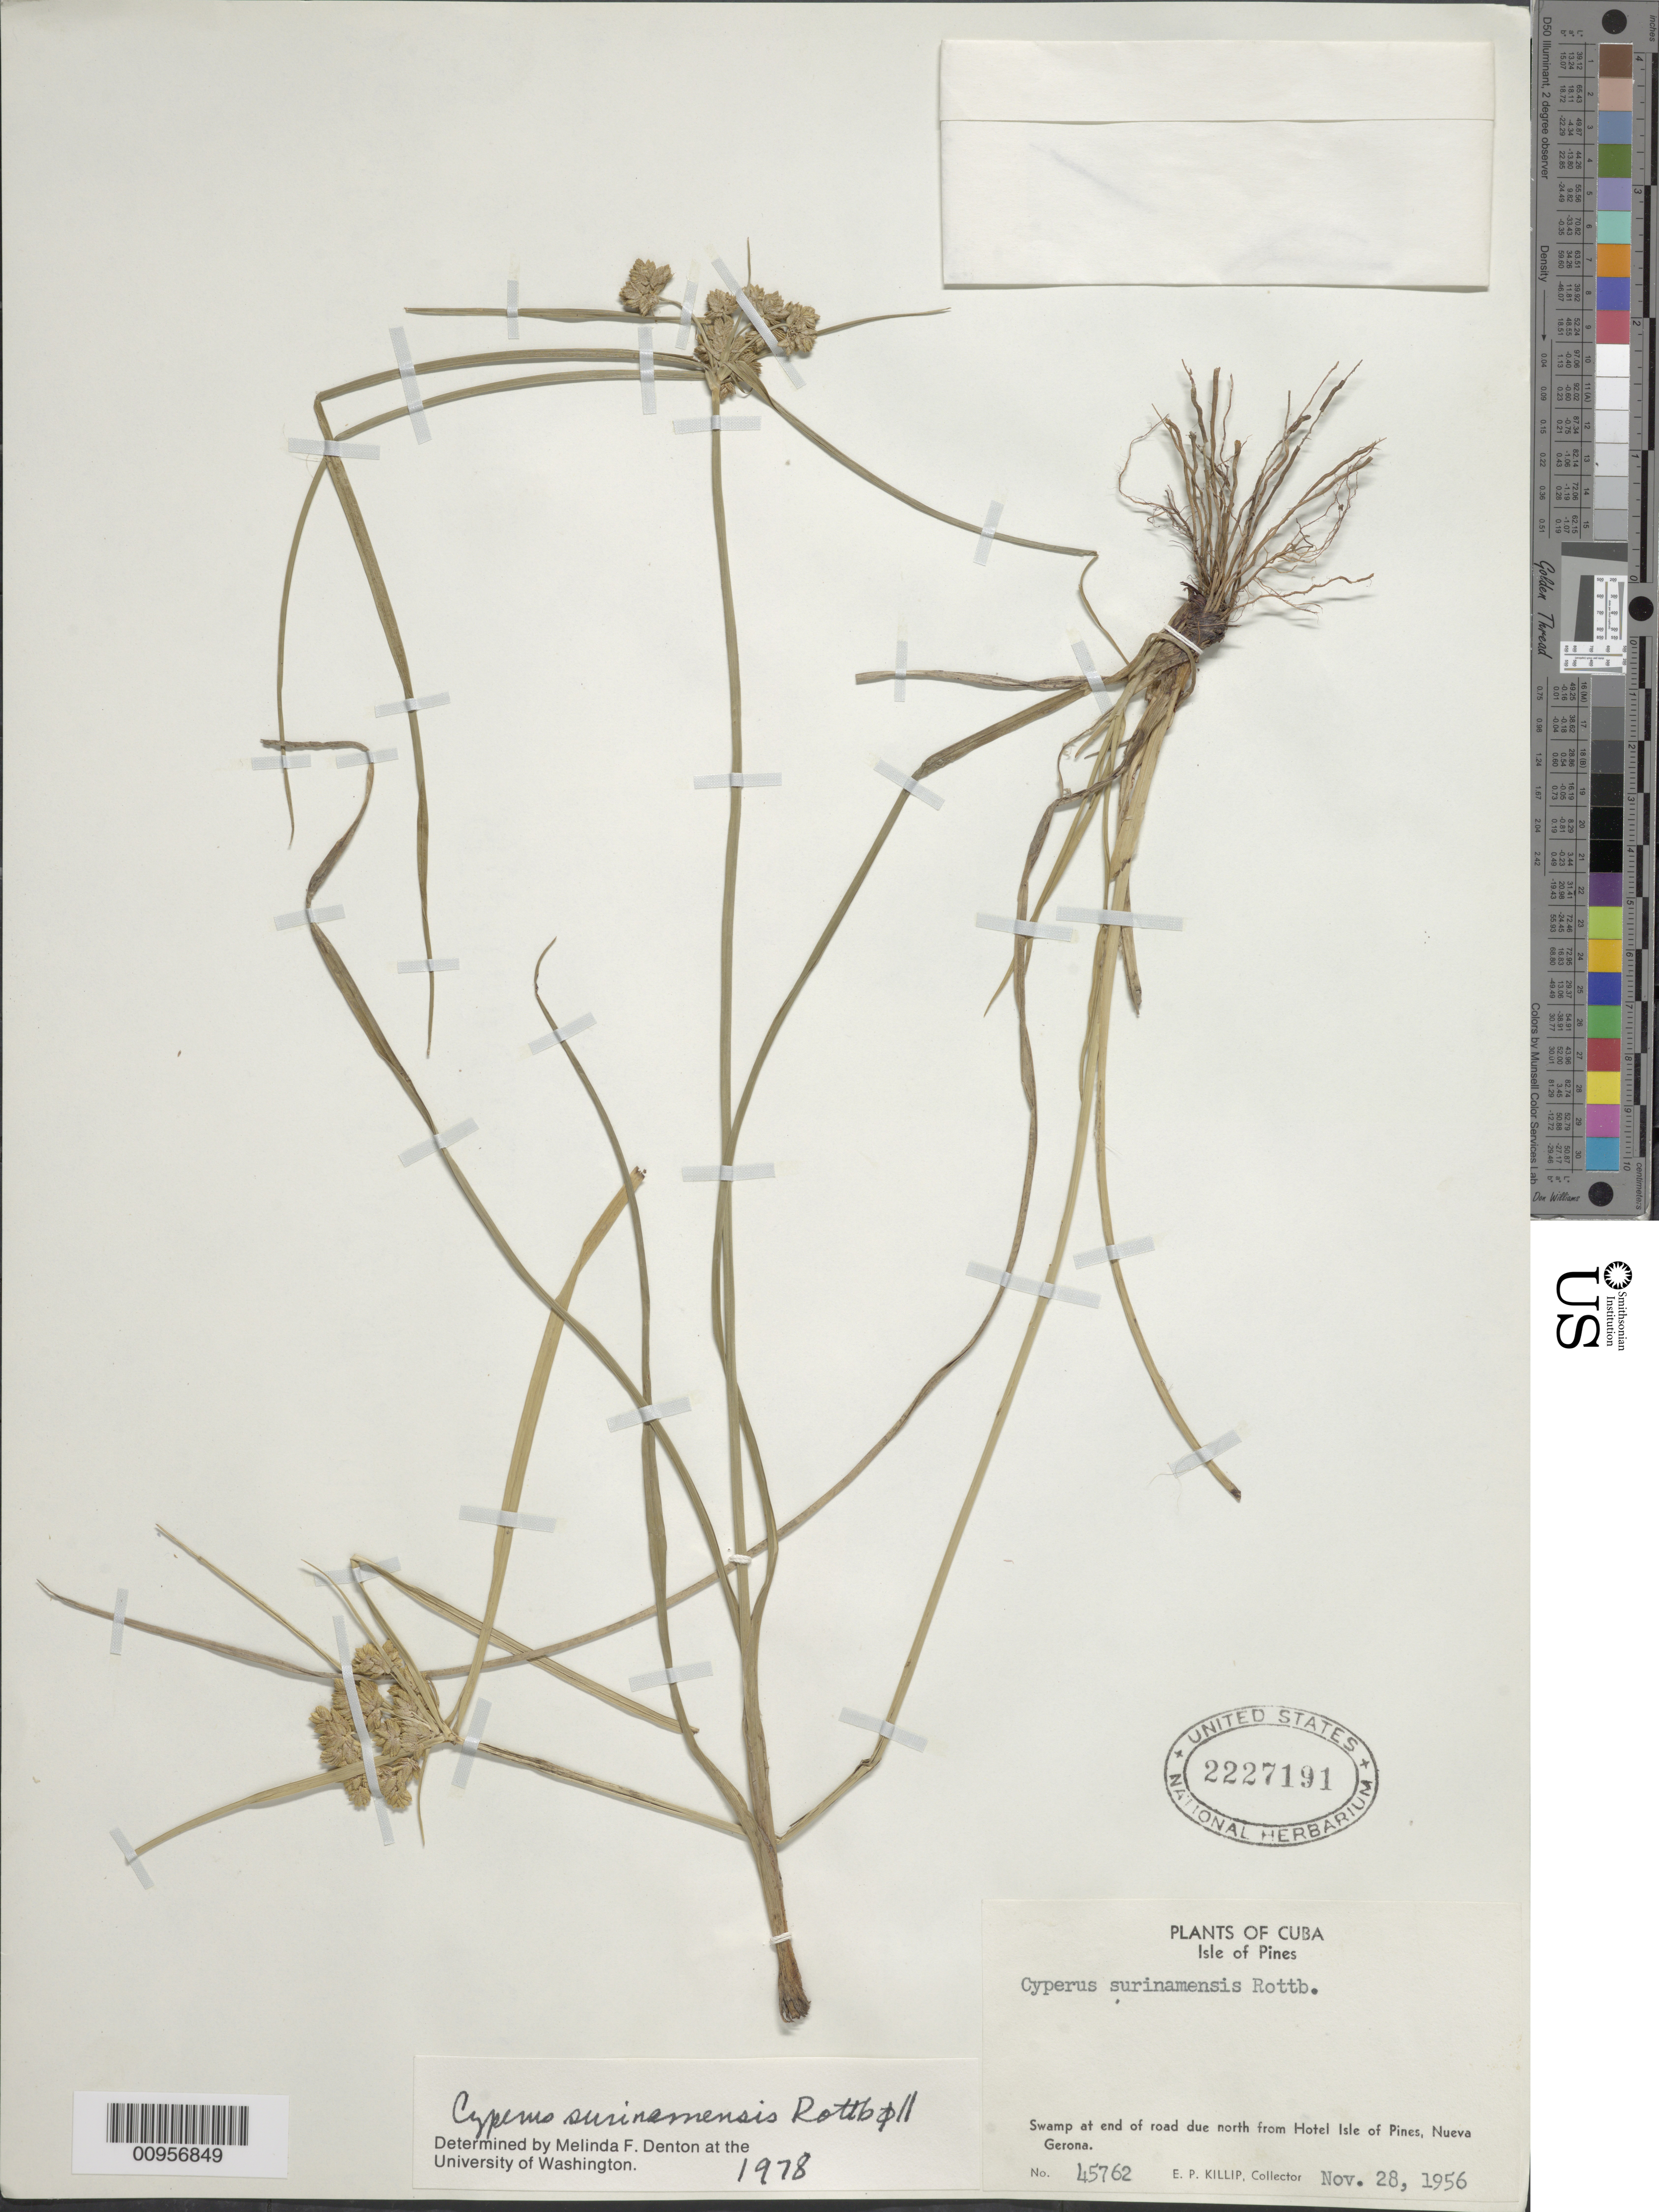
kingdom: Plantae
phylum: Tracheophyta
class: Liliopsida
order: Poales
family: Cyperaceae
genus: Cyperus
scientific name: Cyperus surinamensis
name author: Rottb.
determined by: Denton, M. F.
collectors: E. P. Killip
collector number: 45762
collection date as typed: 28 Nov 1956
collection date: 1956-11-28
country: Cuba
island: Isla de la Juventud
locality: Swamp at end of road due north from Hotel Isle of Pines, Nueva Gerona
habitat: Swamp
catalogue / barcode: US 2227191